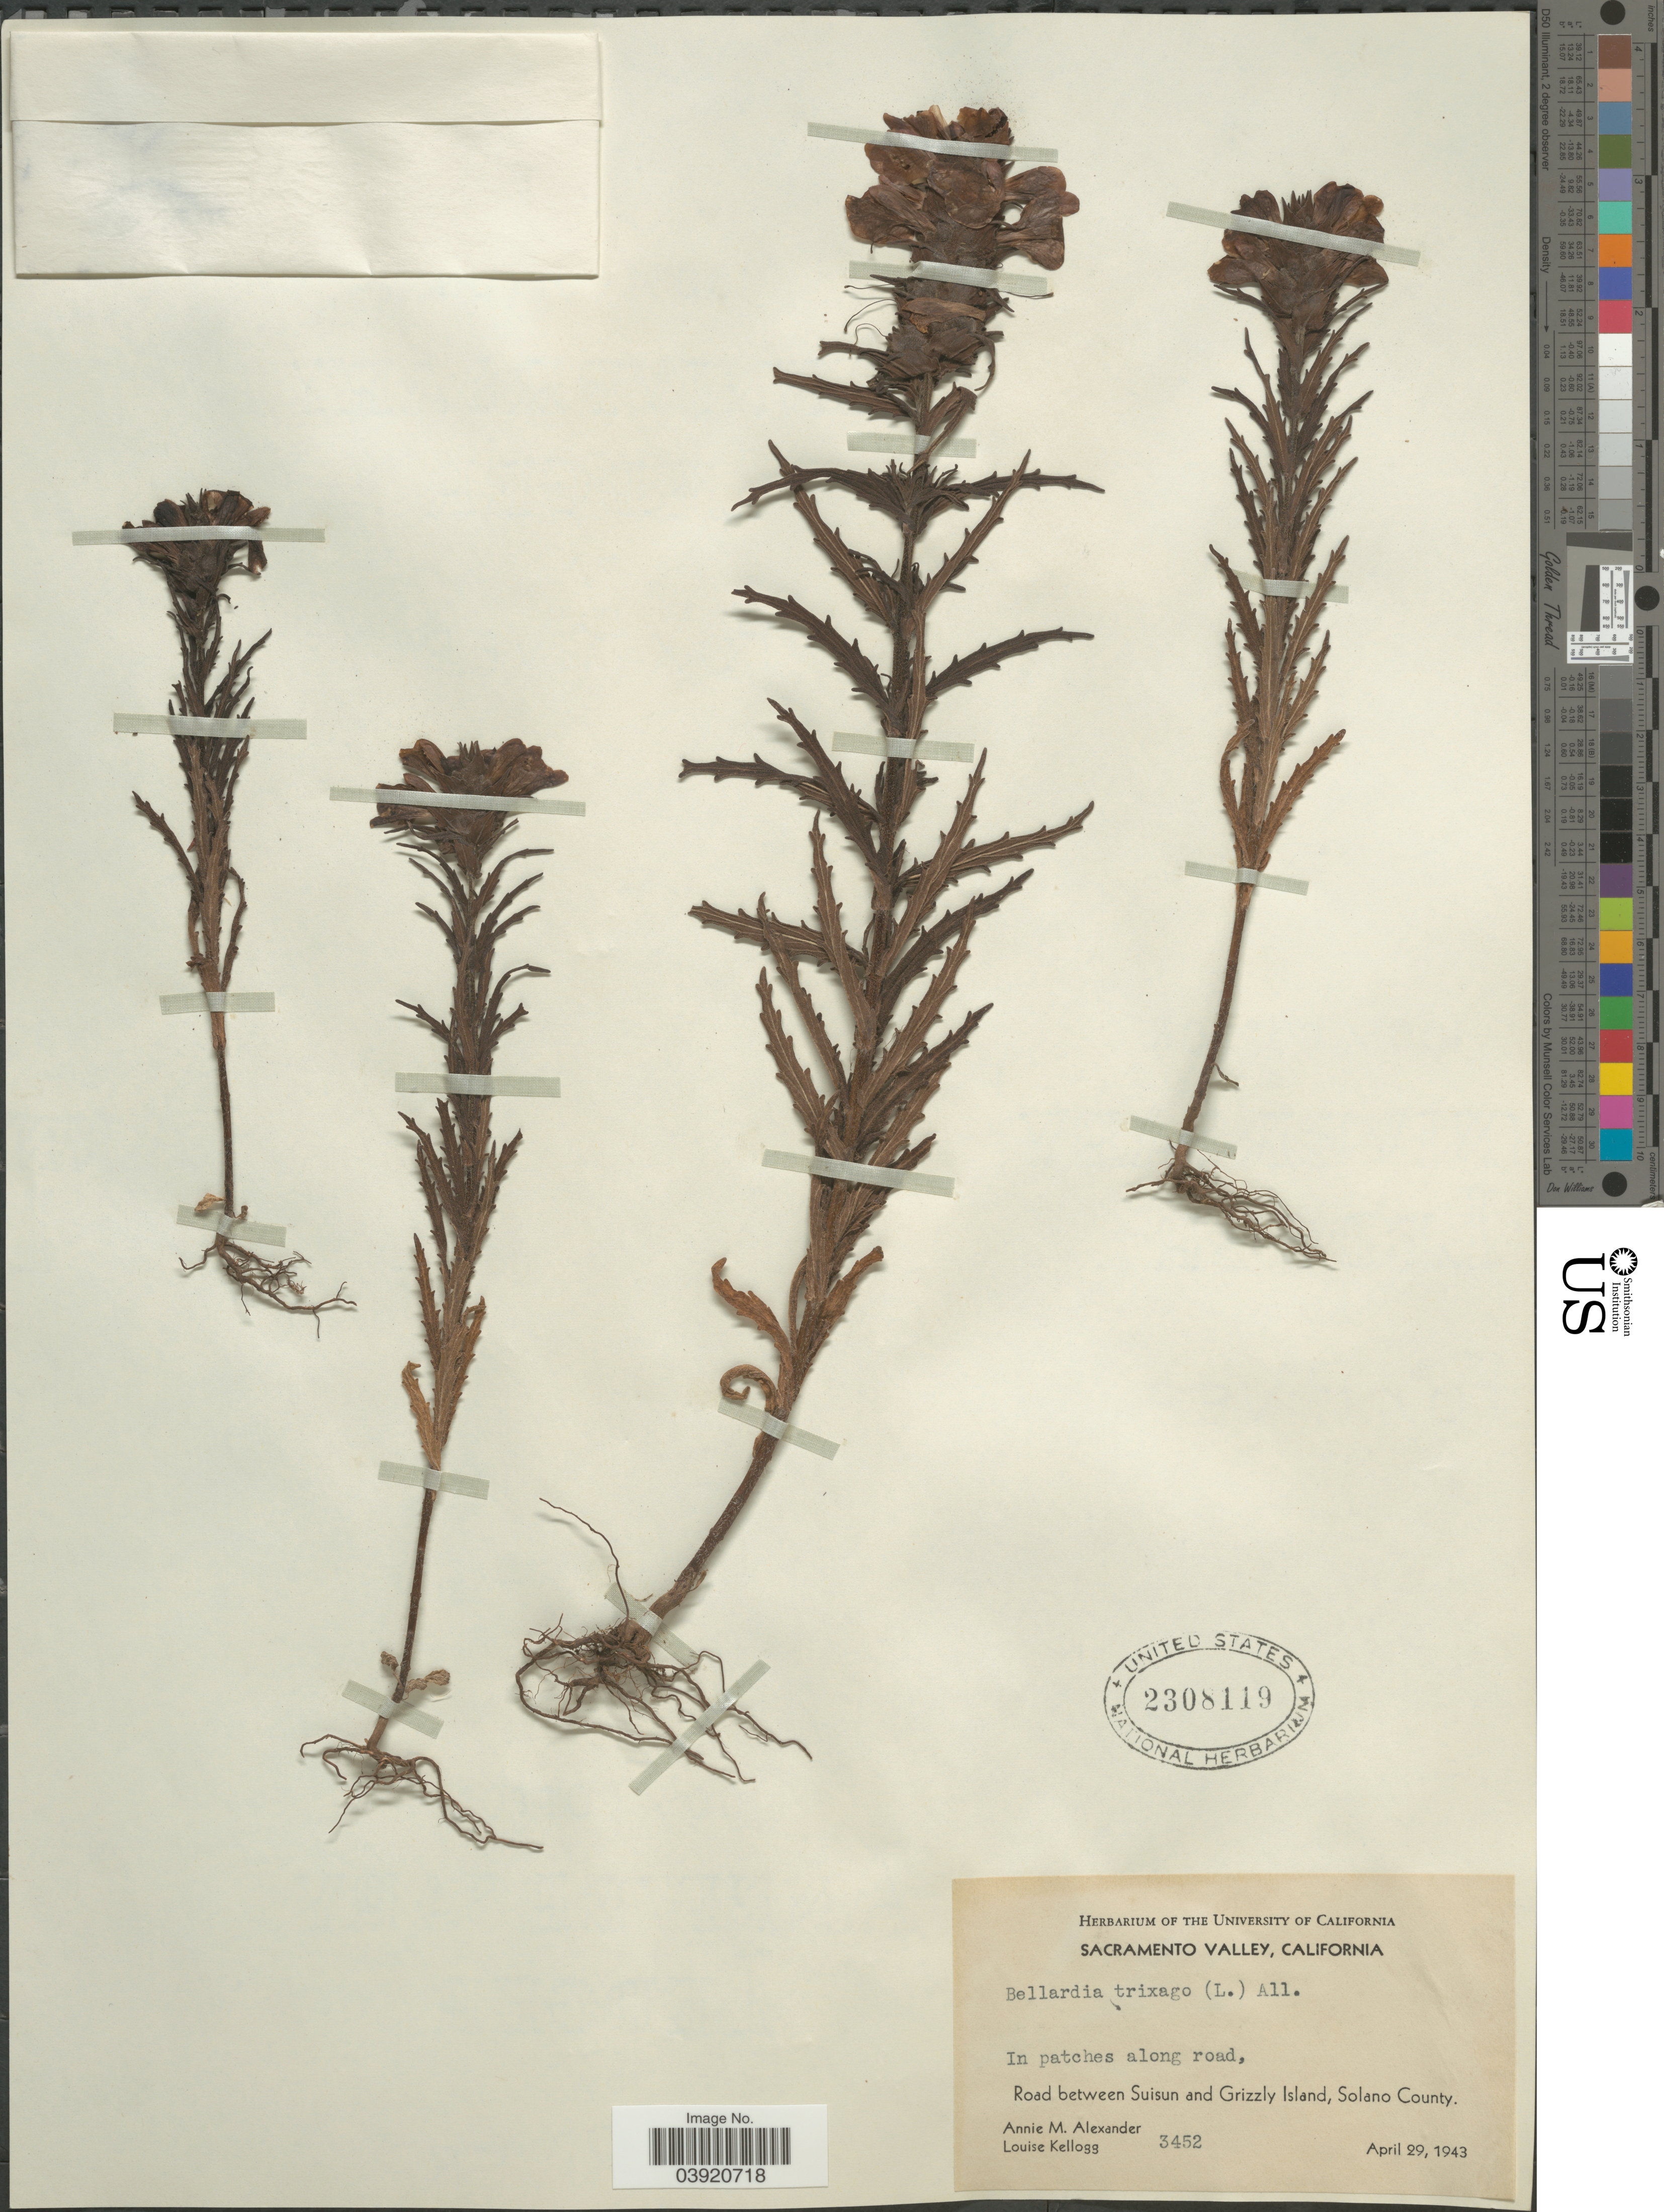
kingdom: Plantae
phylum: Tracheophyta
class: Magnoliopsida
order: Lamiales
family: Orobanchaceae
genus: Bellardia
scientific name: Bellardia trixago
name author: (L.) All.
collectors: A. M. Alexander & L. Kellogg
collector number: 3452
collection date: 1943-04-29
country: United States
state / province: California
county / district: Solano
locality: Sacramento Valley. Road between Suisun and Grizzly Island, Solano County.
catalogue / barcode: US 2308119